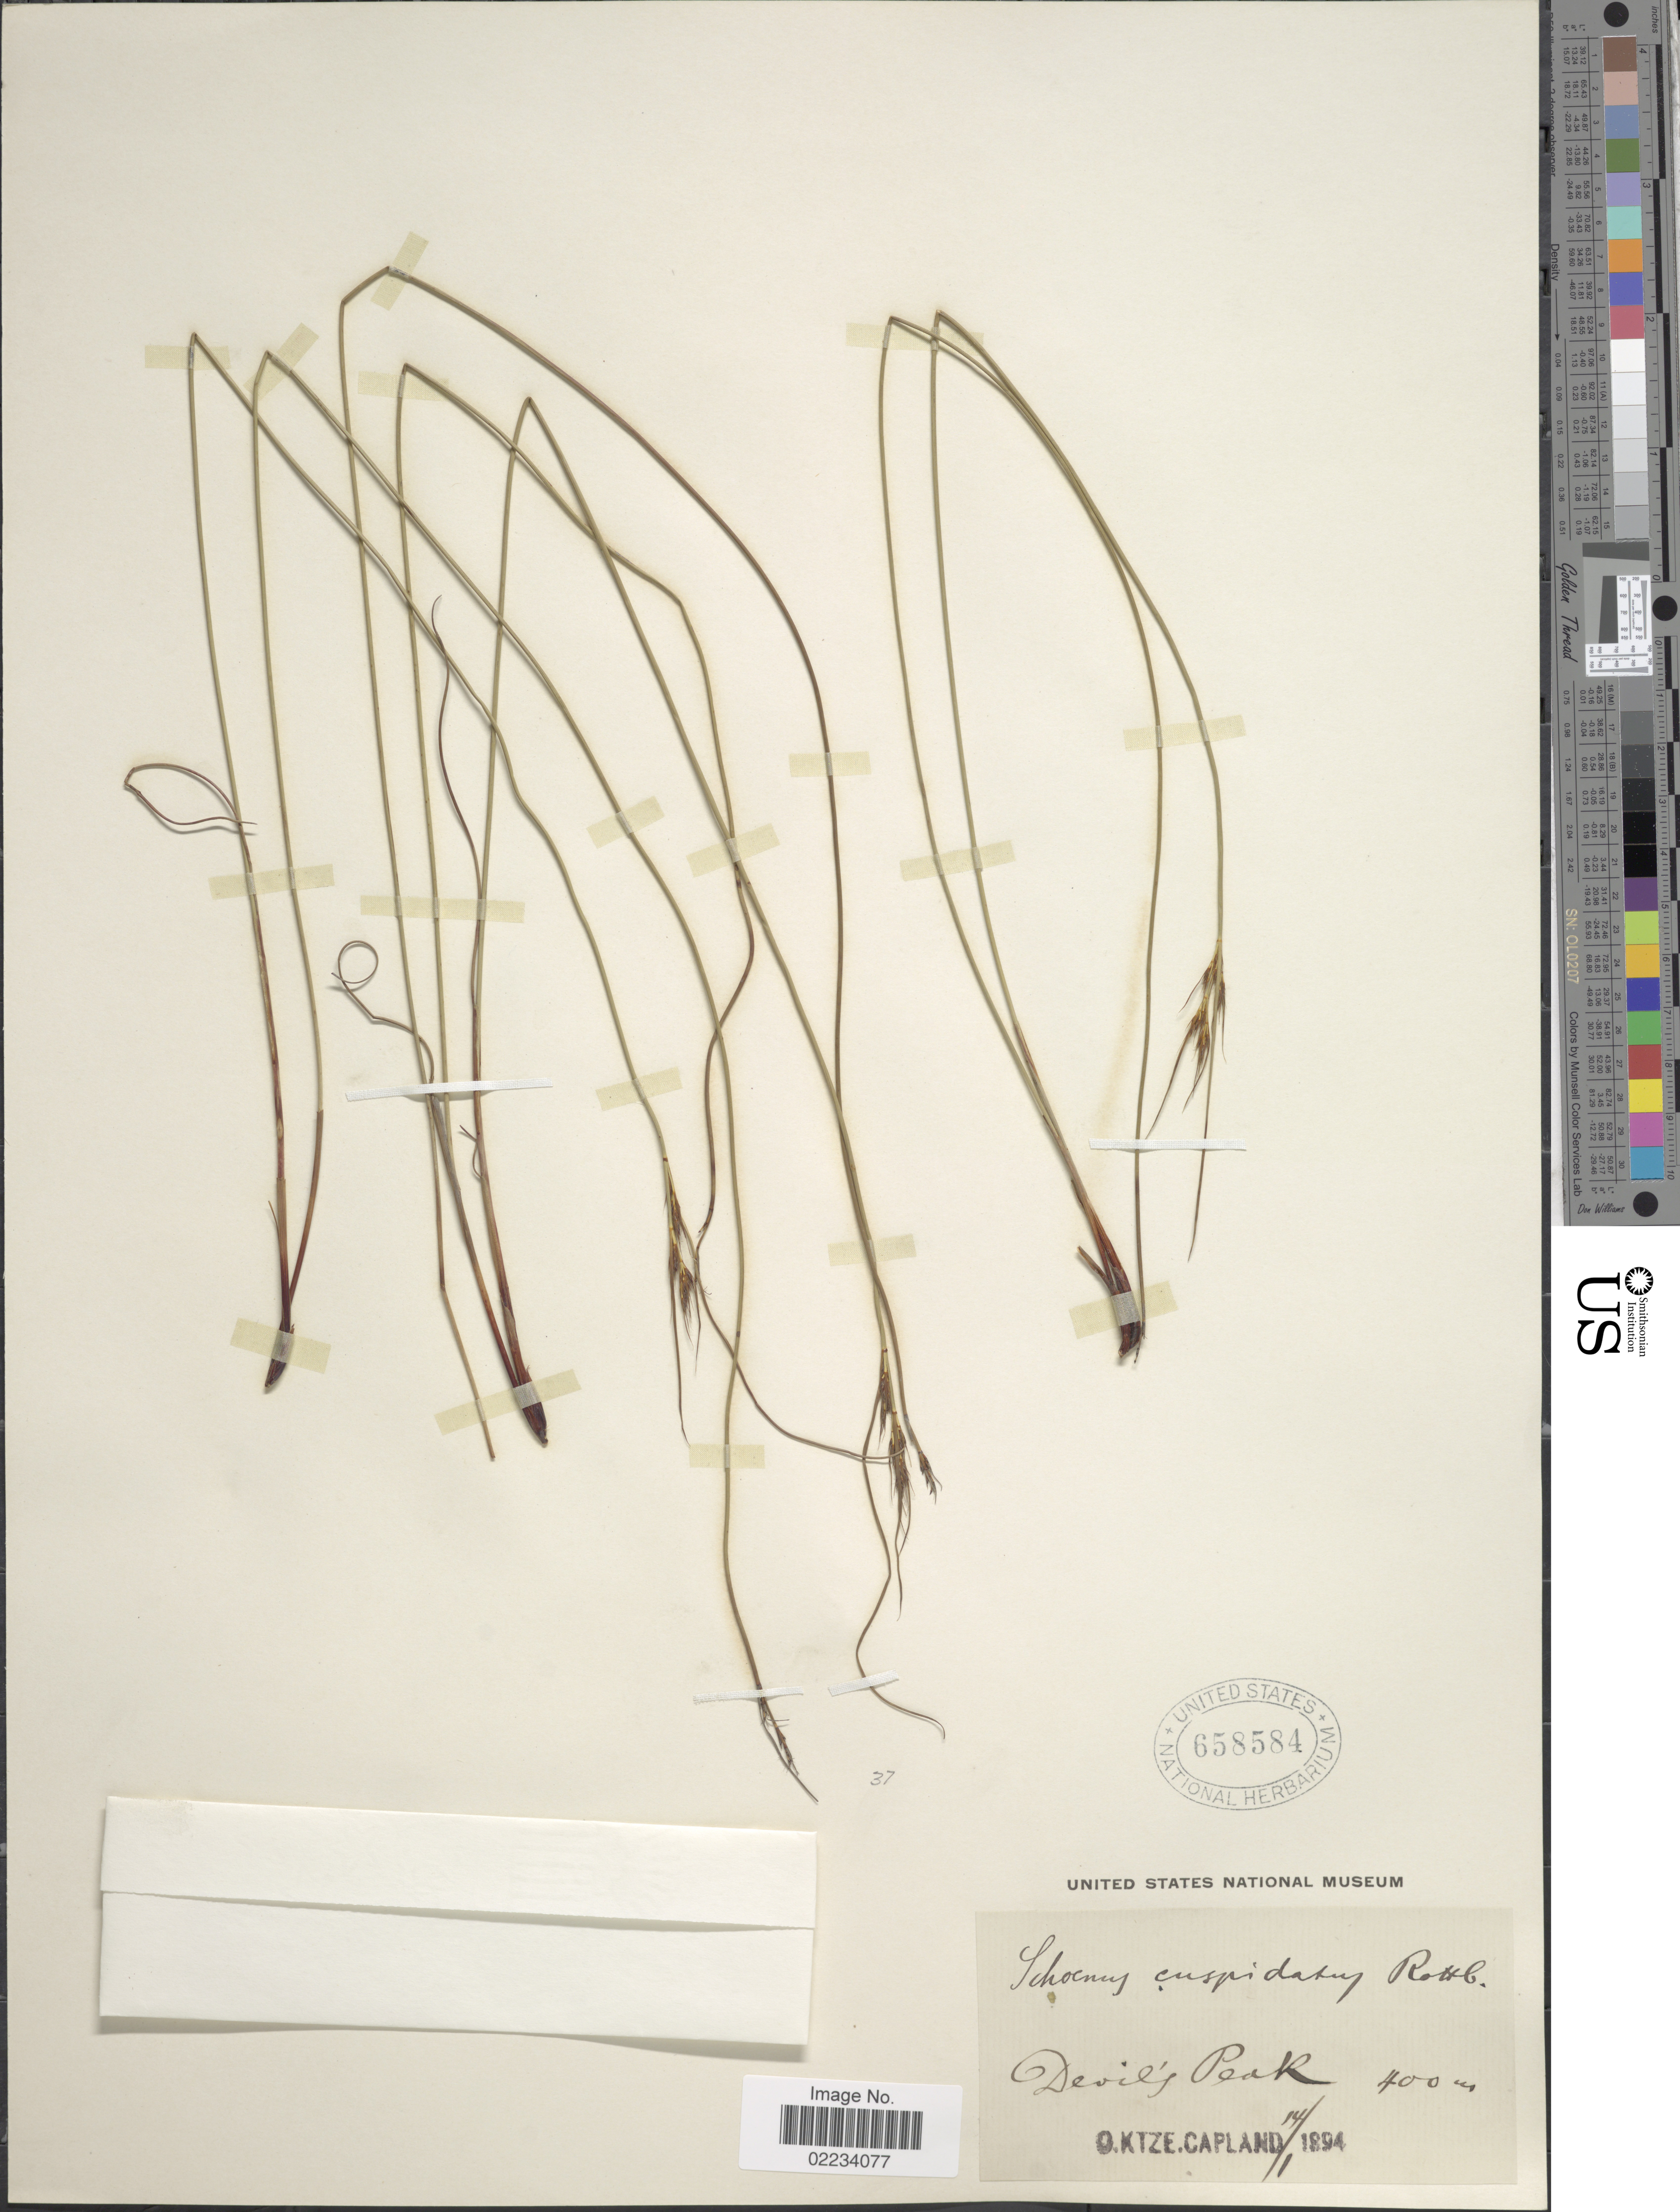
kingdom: Plantae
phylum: Tracheophyta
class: Liliopsida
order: Poales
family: Cyperaceae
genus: Schoenus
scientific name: Schoenus cuspidatus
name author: Rottb.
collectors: O. Ktze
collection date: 1894-01-14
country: South Africa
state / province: Western Cape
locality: Devil's Peak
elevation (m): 400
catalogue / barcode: US 658584